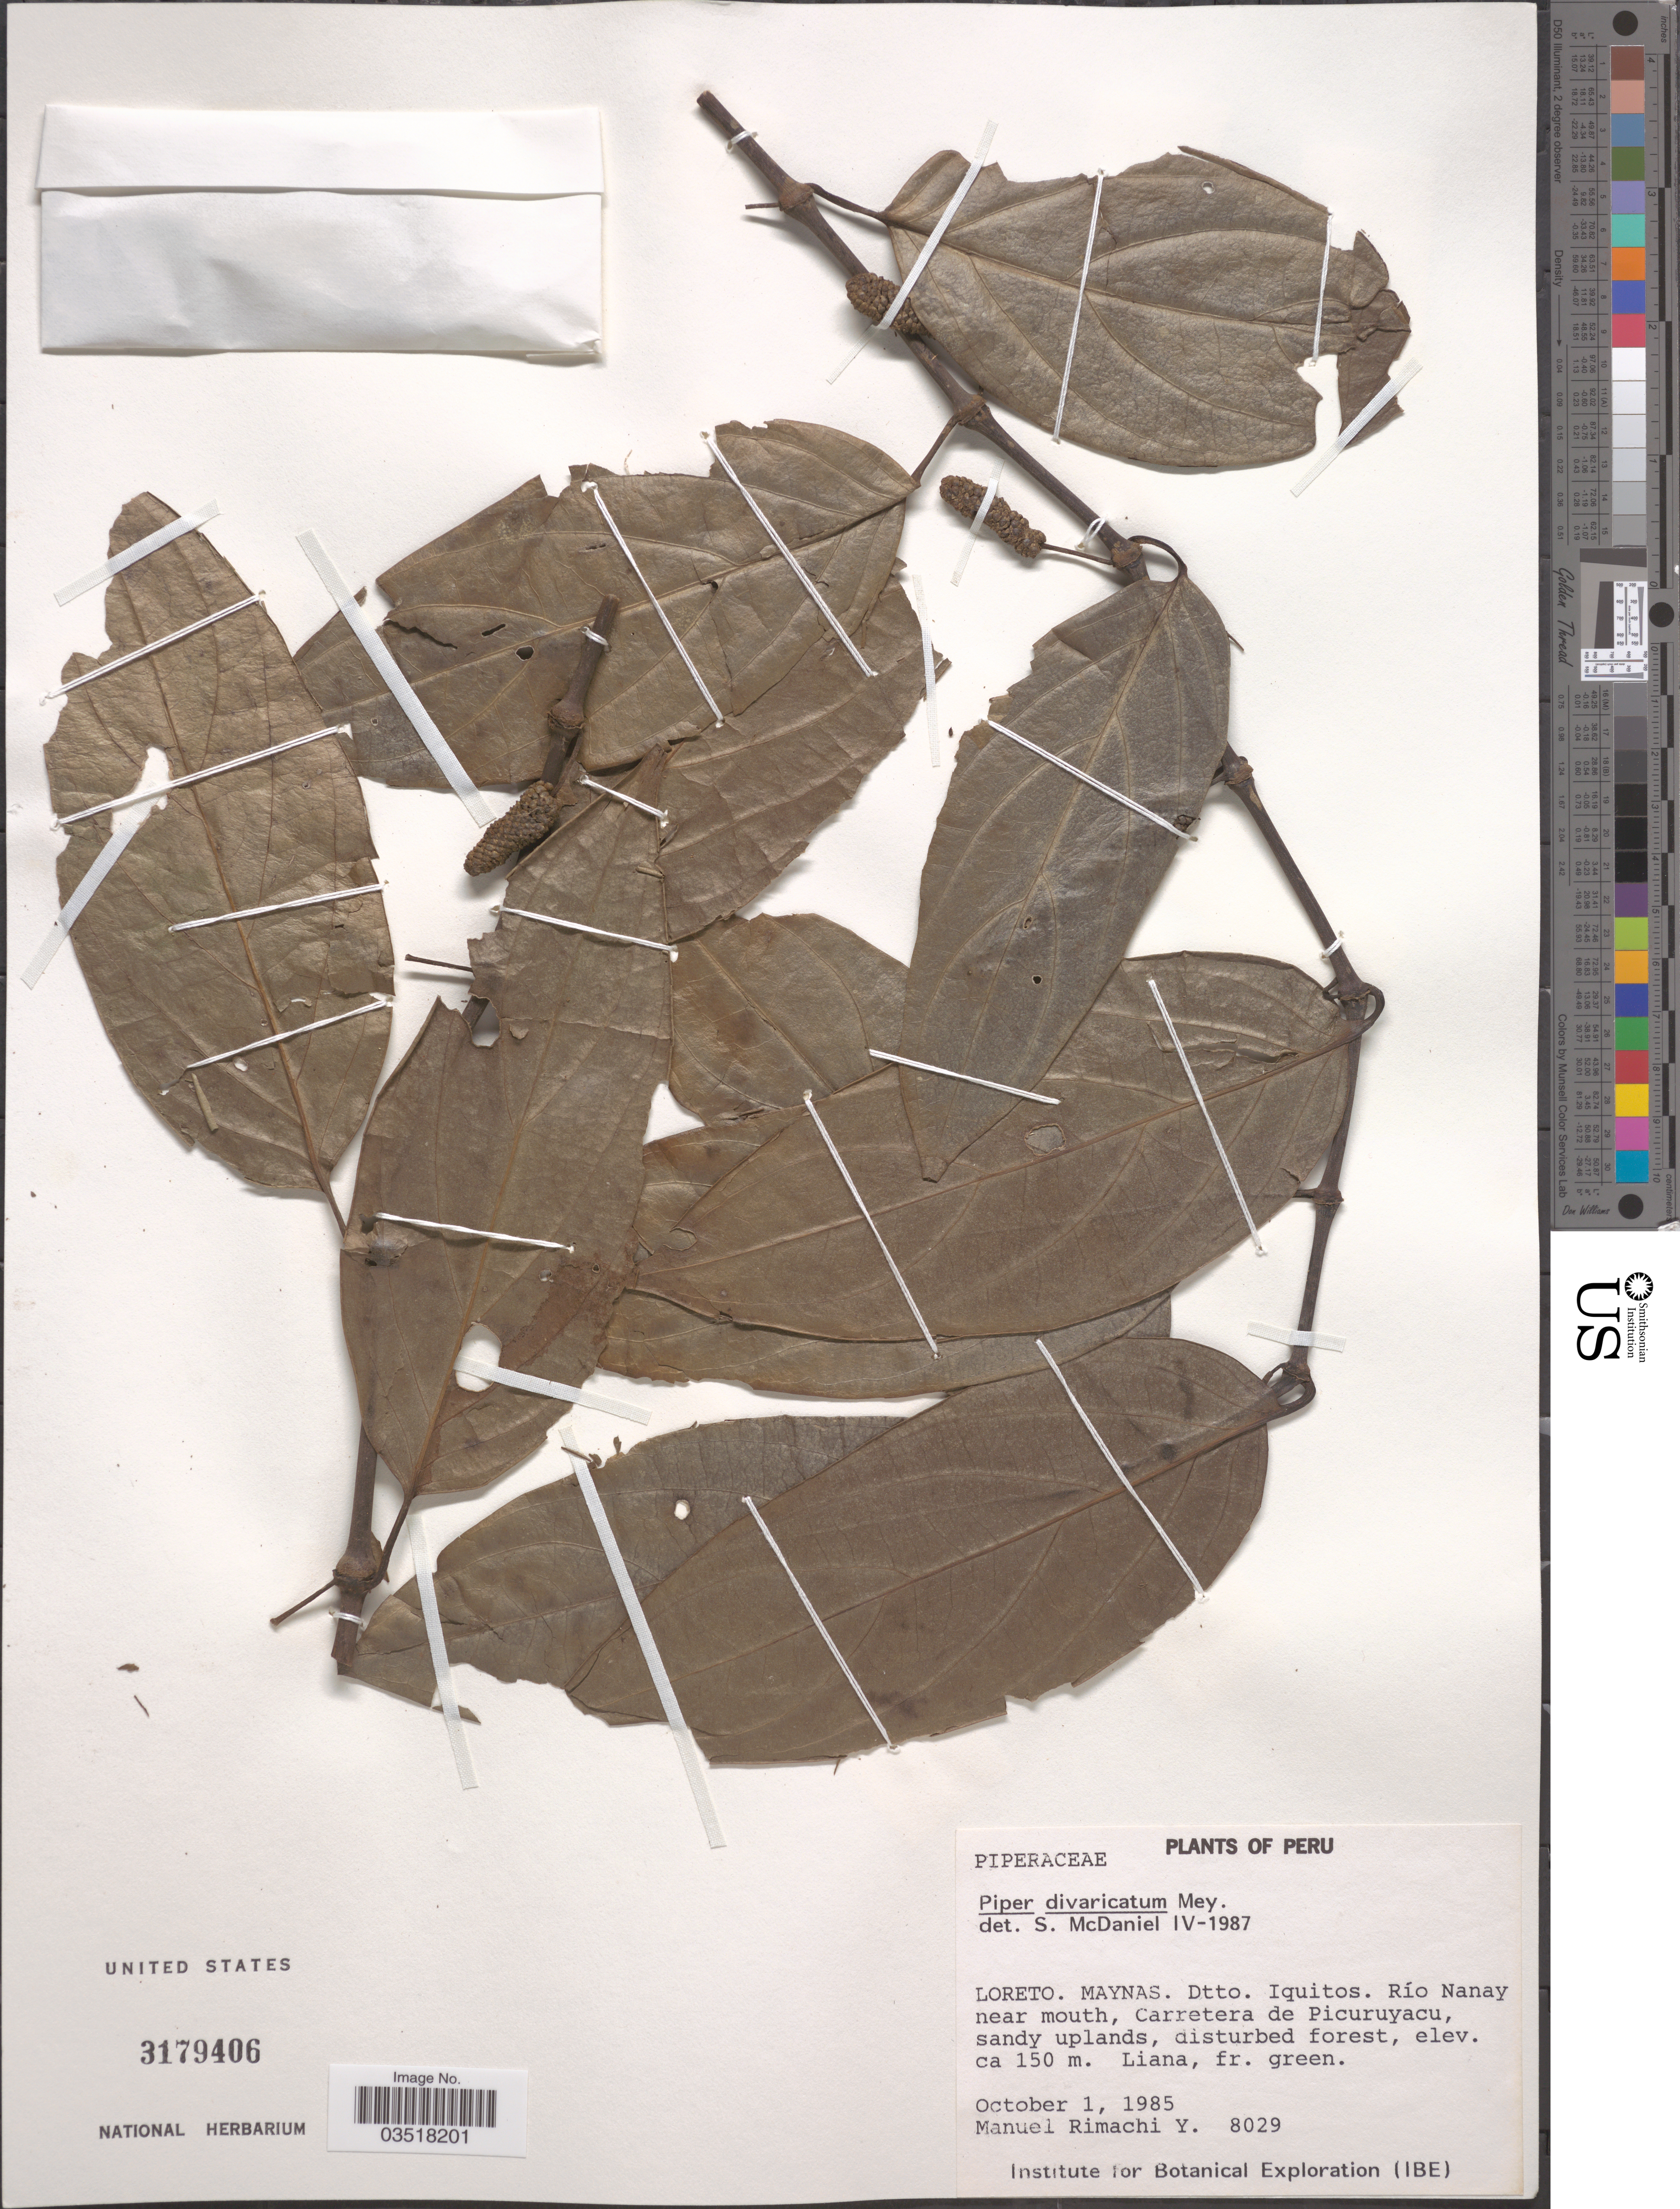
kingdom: Plantae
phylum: Tracheophyta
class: Magnoliopsida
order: Piperales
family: Piperaceae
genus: Piper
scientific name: Piper divaricatum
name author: G. Mey.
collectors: M. Rimachi Y.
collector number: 8029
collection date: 1985-10-01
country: Peru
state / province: Loreto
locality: Maynas. Dtto. Iquitos. Río Nanay near mouth, Carretera de Picuruyacu.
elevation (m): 150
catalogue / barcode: US 3179406